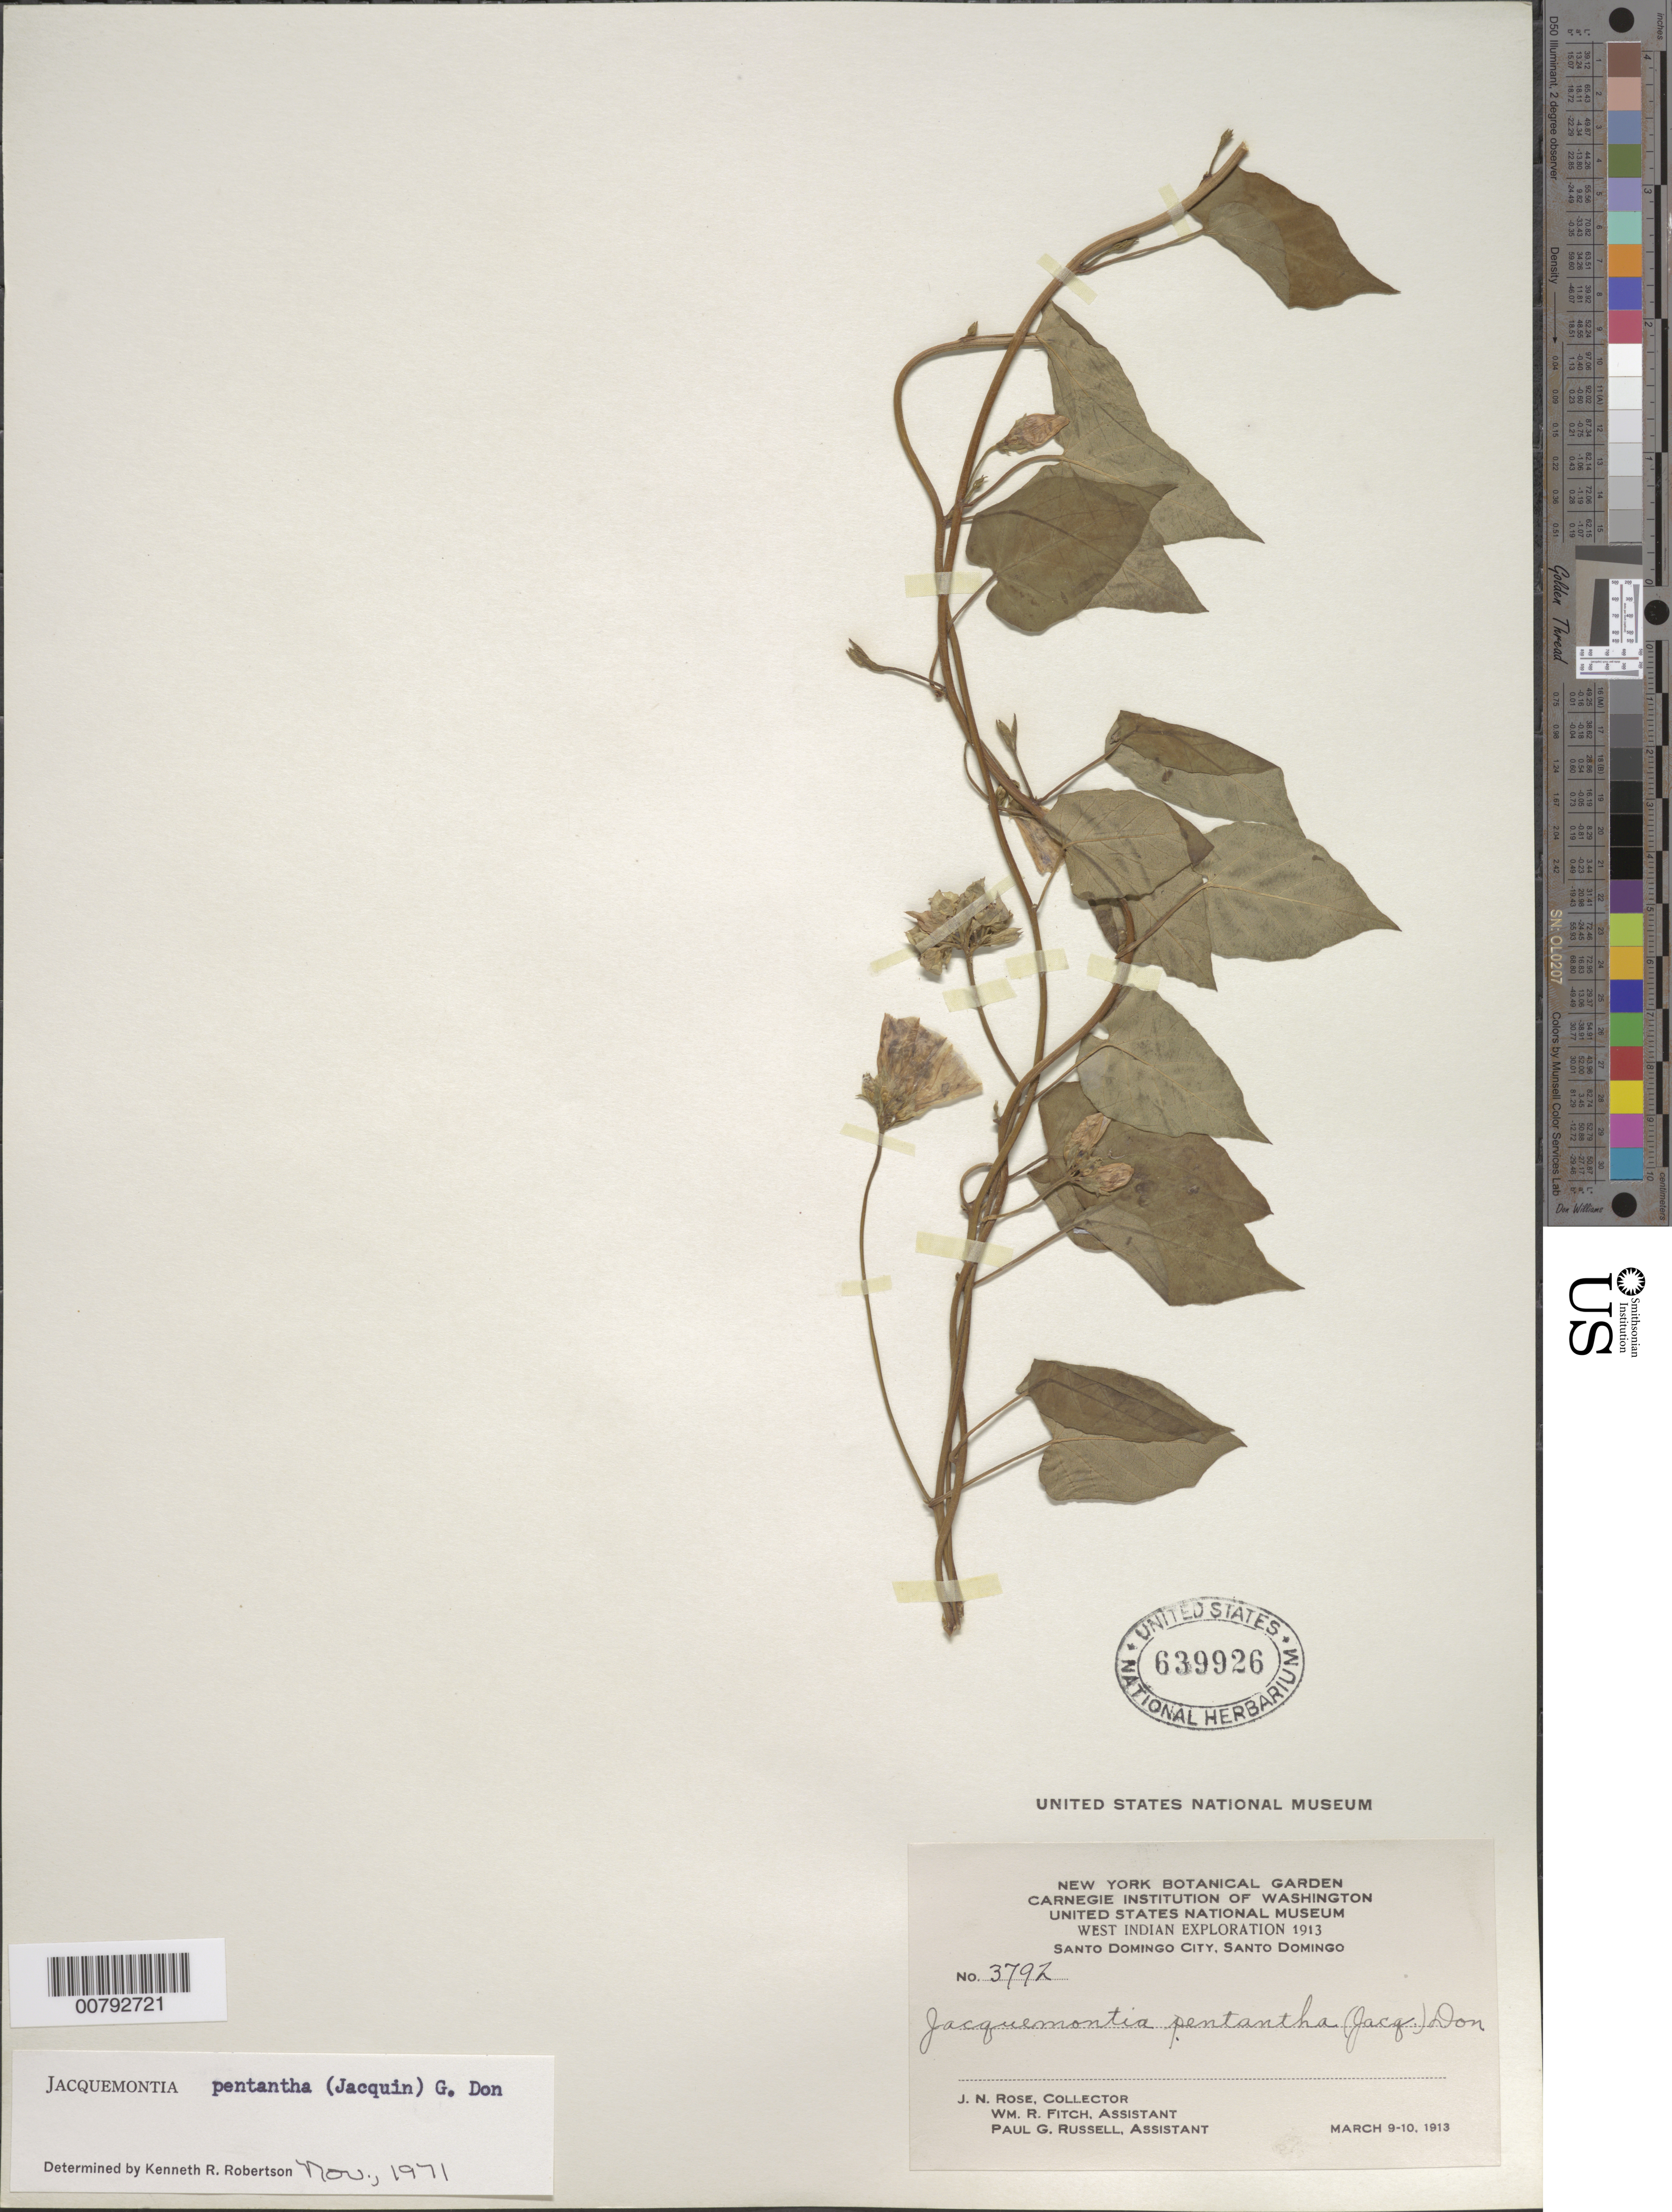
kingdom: Plantae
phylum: Tracheophyta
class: Magnoliopsida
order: Solanales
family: Convolvulaceae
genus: Jacquemontia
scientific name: Jacquemontia pentanthos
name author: (Jacq.) G. Don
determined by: Robertson, K. R.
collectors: J. N. Rose, W. R. Fitch & P. G. Russell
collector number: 3792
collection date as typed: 09 Mar 1913 to 10 Mar 1913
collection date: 1913-03-09/1913-03-10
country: Dominican Republic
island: Hispaniola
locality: Santo Domingo City.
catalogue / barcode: US 639926